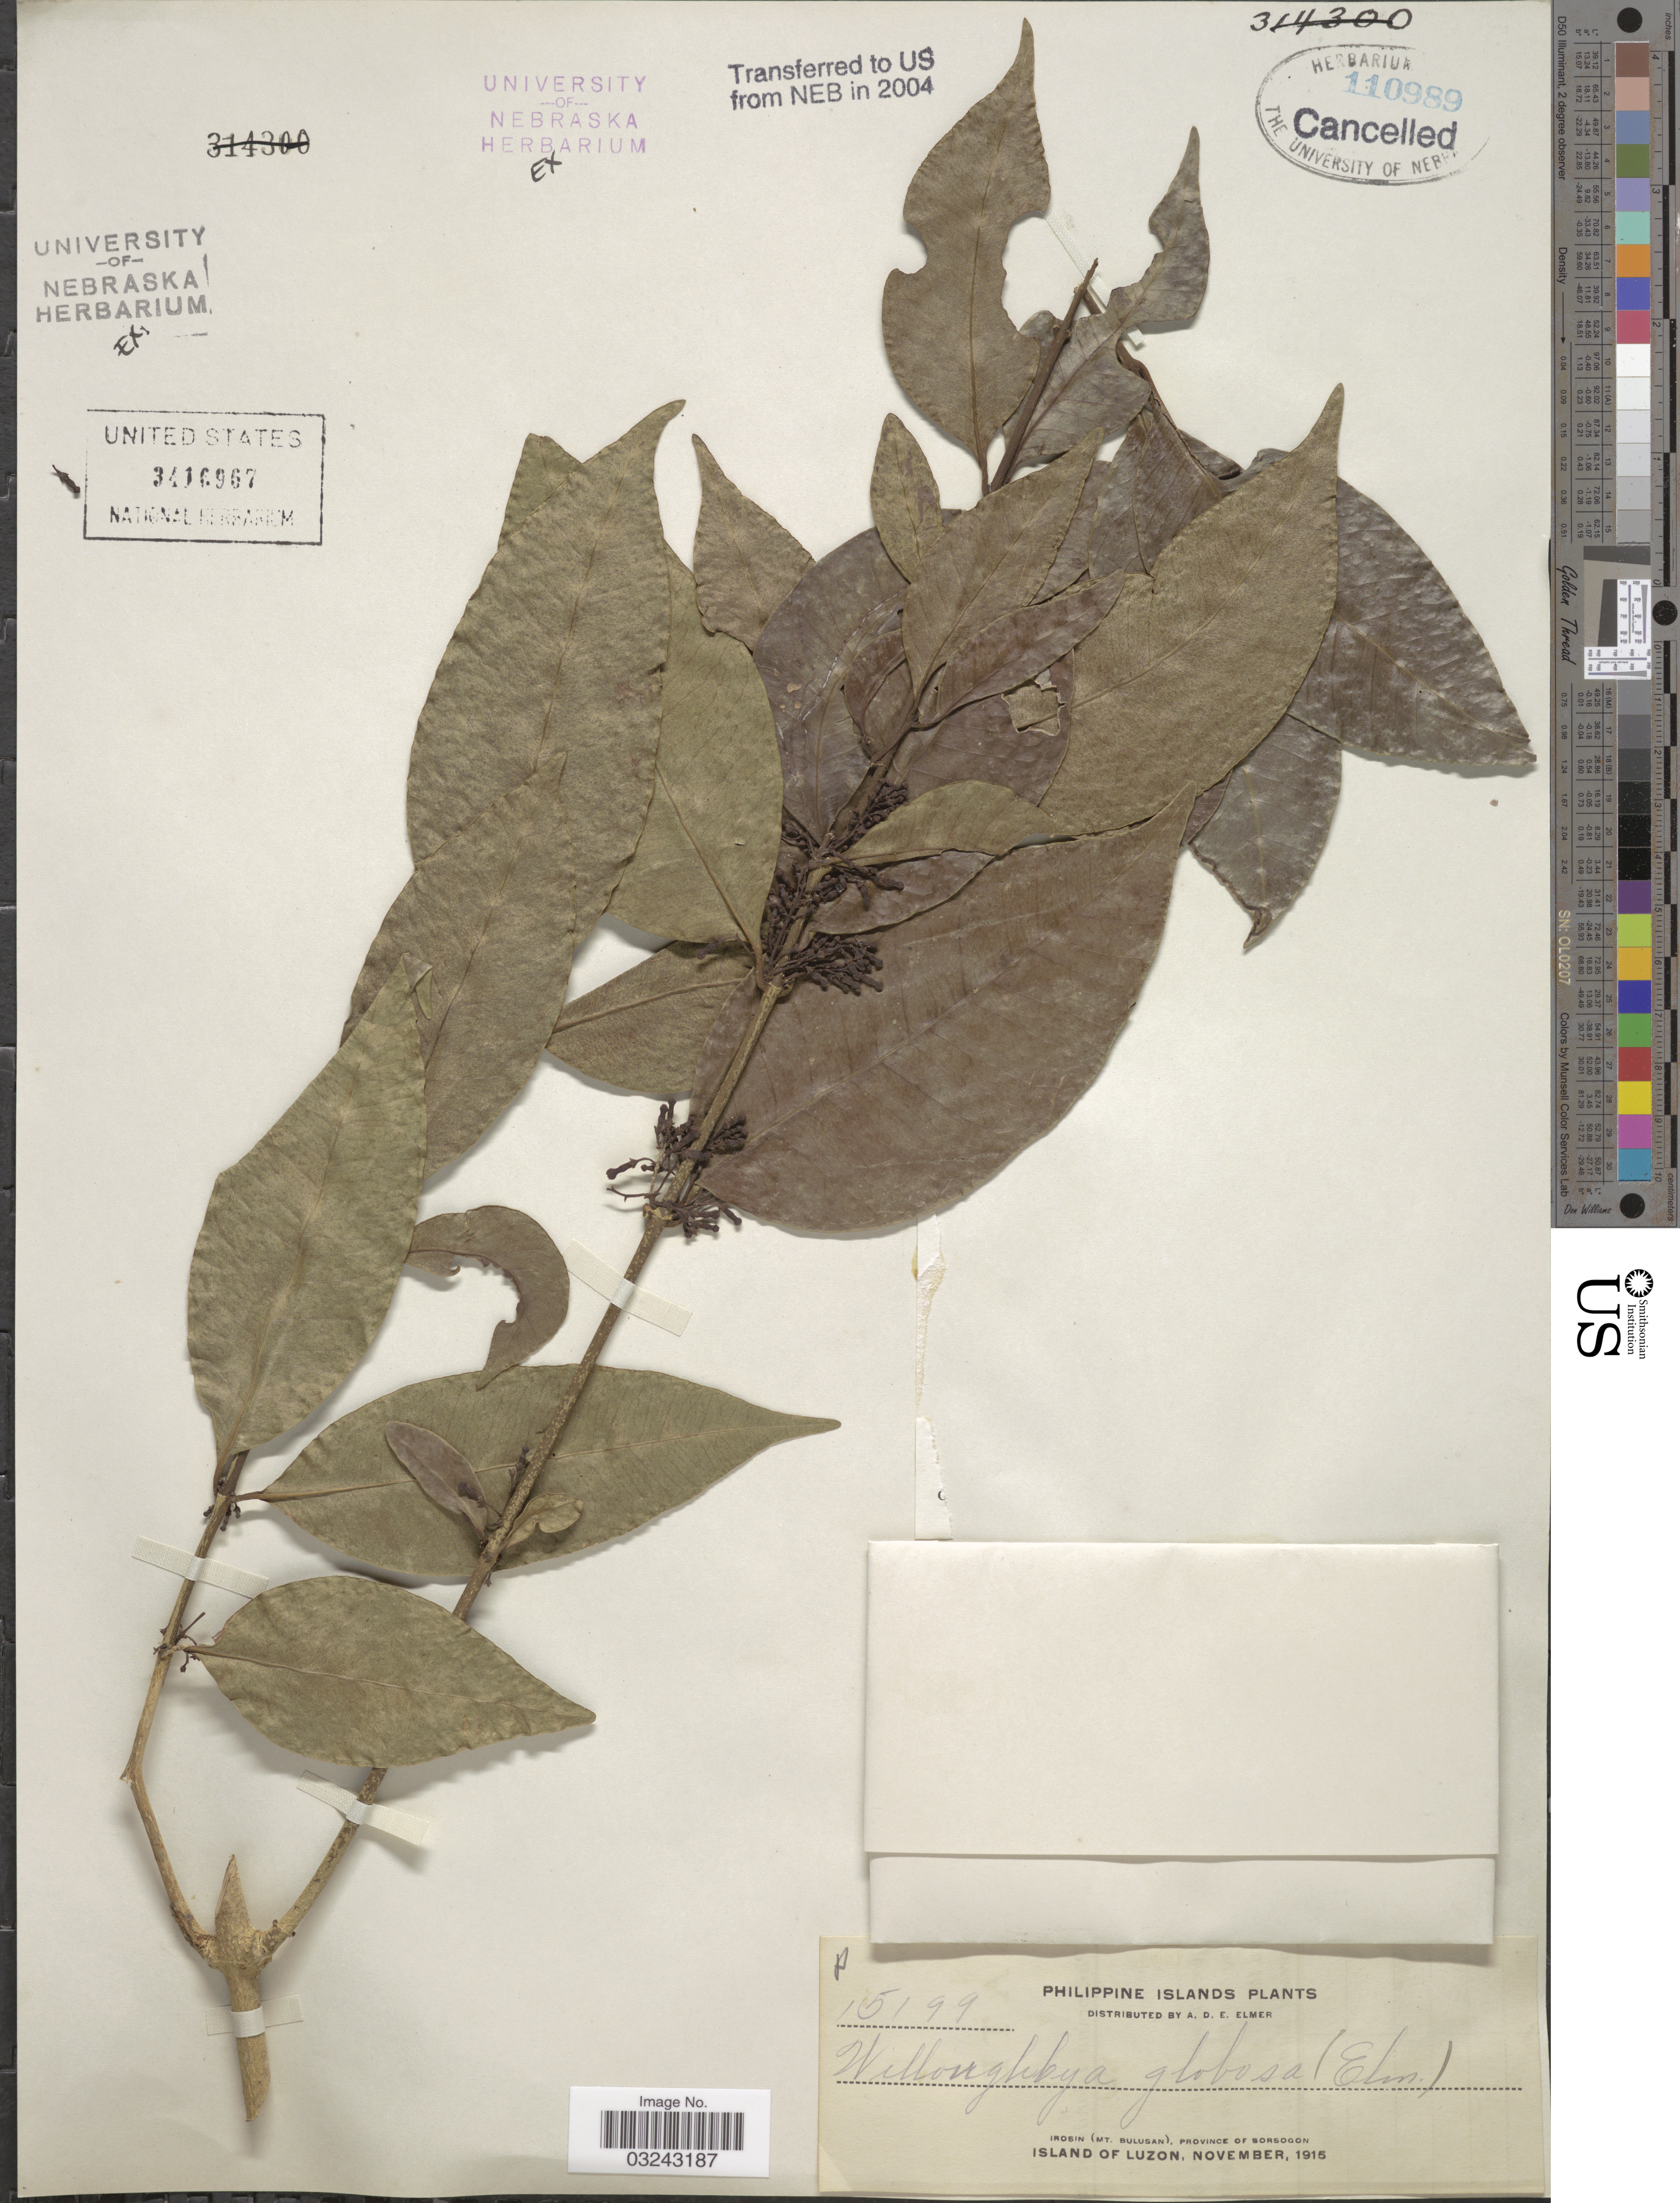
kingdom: Plantae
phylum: Tracheophyta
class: Magnoliopsida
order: Gentianales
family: Apocynaceae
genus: Melodinus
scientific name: Melodinus orientalis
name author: Blume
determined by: Leeuwenberg, A. J. M.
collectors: A. D. E. Elmer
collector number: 15199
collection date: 1915-11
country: Philippines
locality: Irosin (Mt. Bulusan), Province of Sorsogon, Island of Luzon.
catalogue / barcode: US 3416967